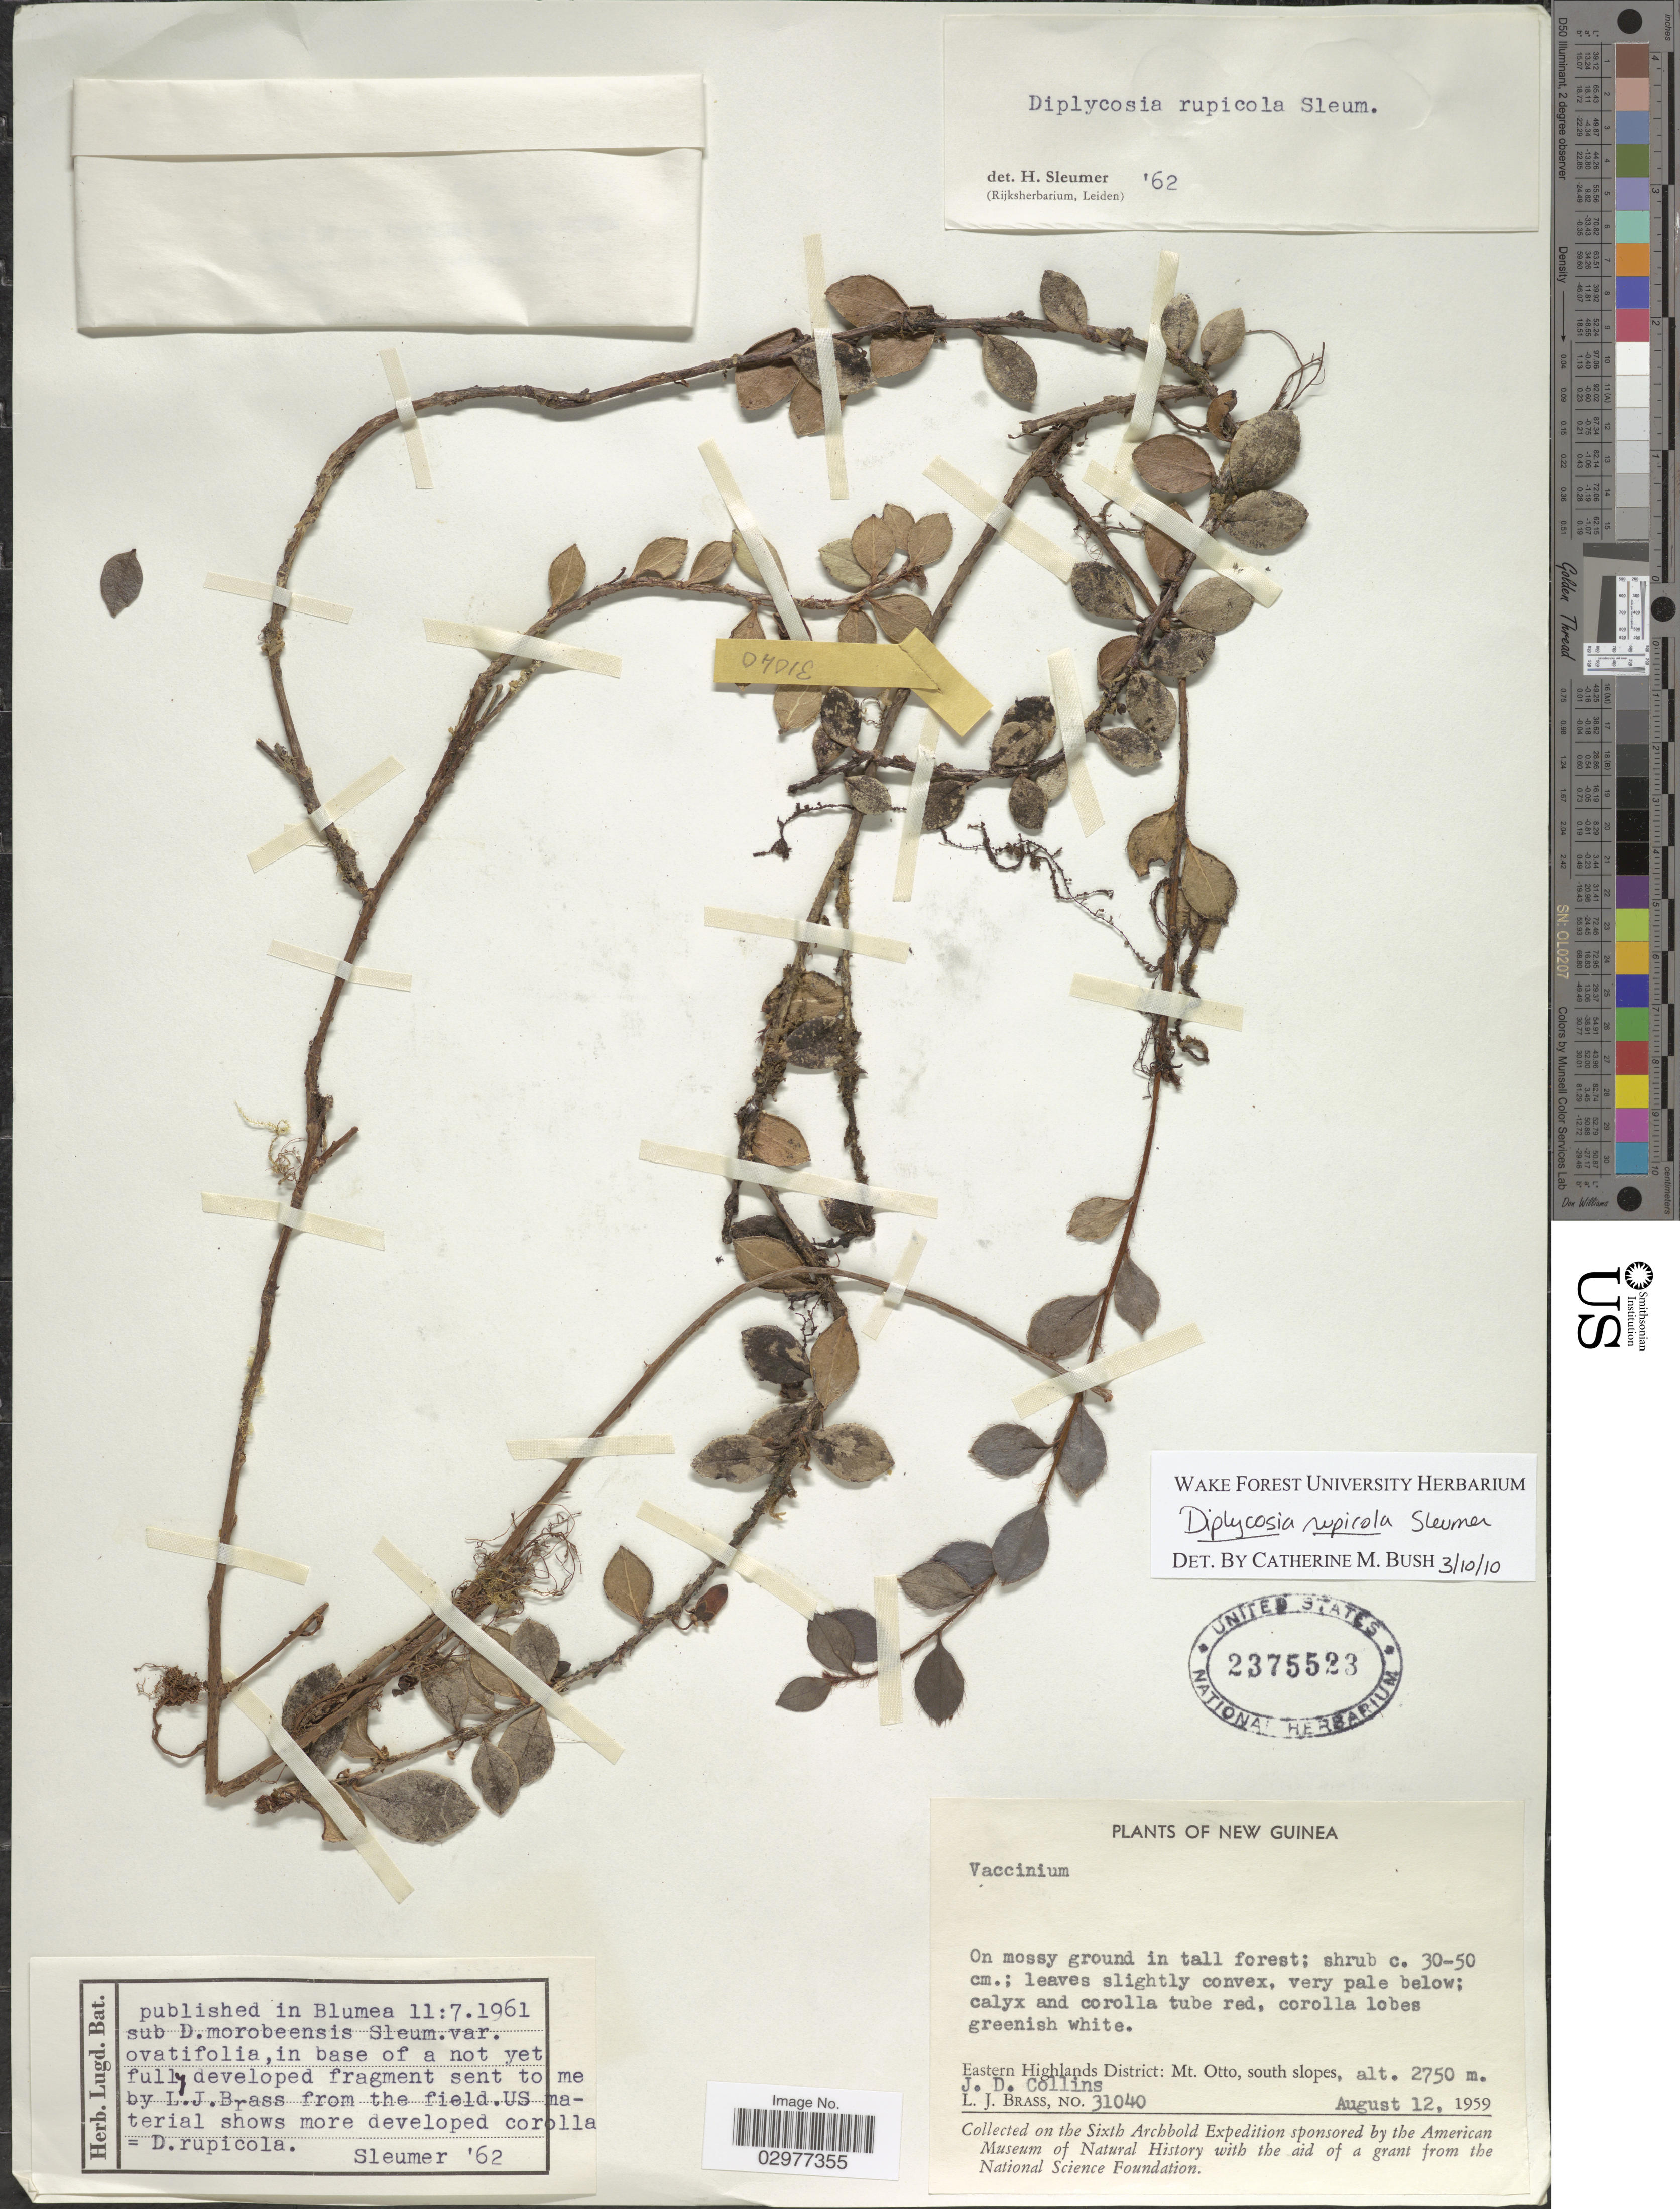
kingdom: Plantae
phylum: Tracheophyta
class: Magnoliopsida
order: Ericales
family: Ericaceae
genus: Diplycosia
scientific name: Diplycosia rupicola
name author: Sleumer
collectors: J. Collins & L. J. Brass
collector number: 31040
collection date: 1959-08-12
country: Papua New Guinea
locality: New Guinea. Eastern Highlands District: Mt. Otto, south slopes.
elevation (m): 2750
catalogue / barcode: US 2375523